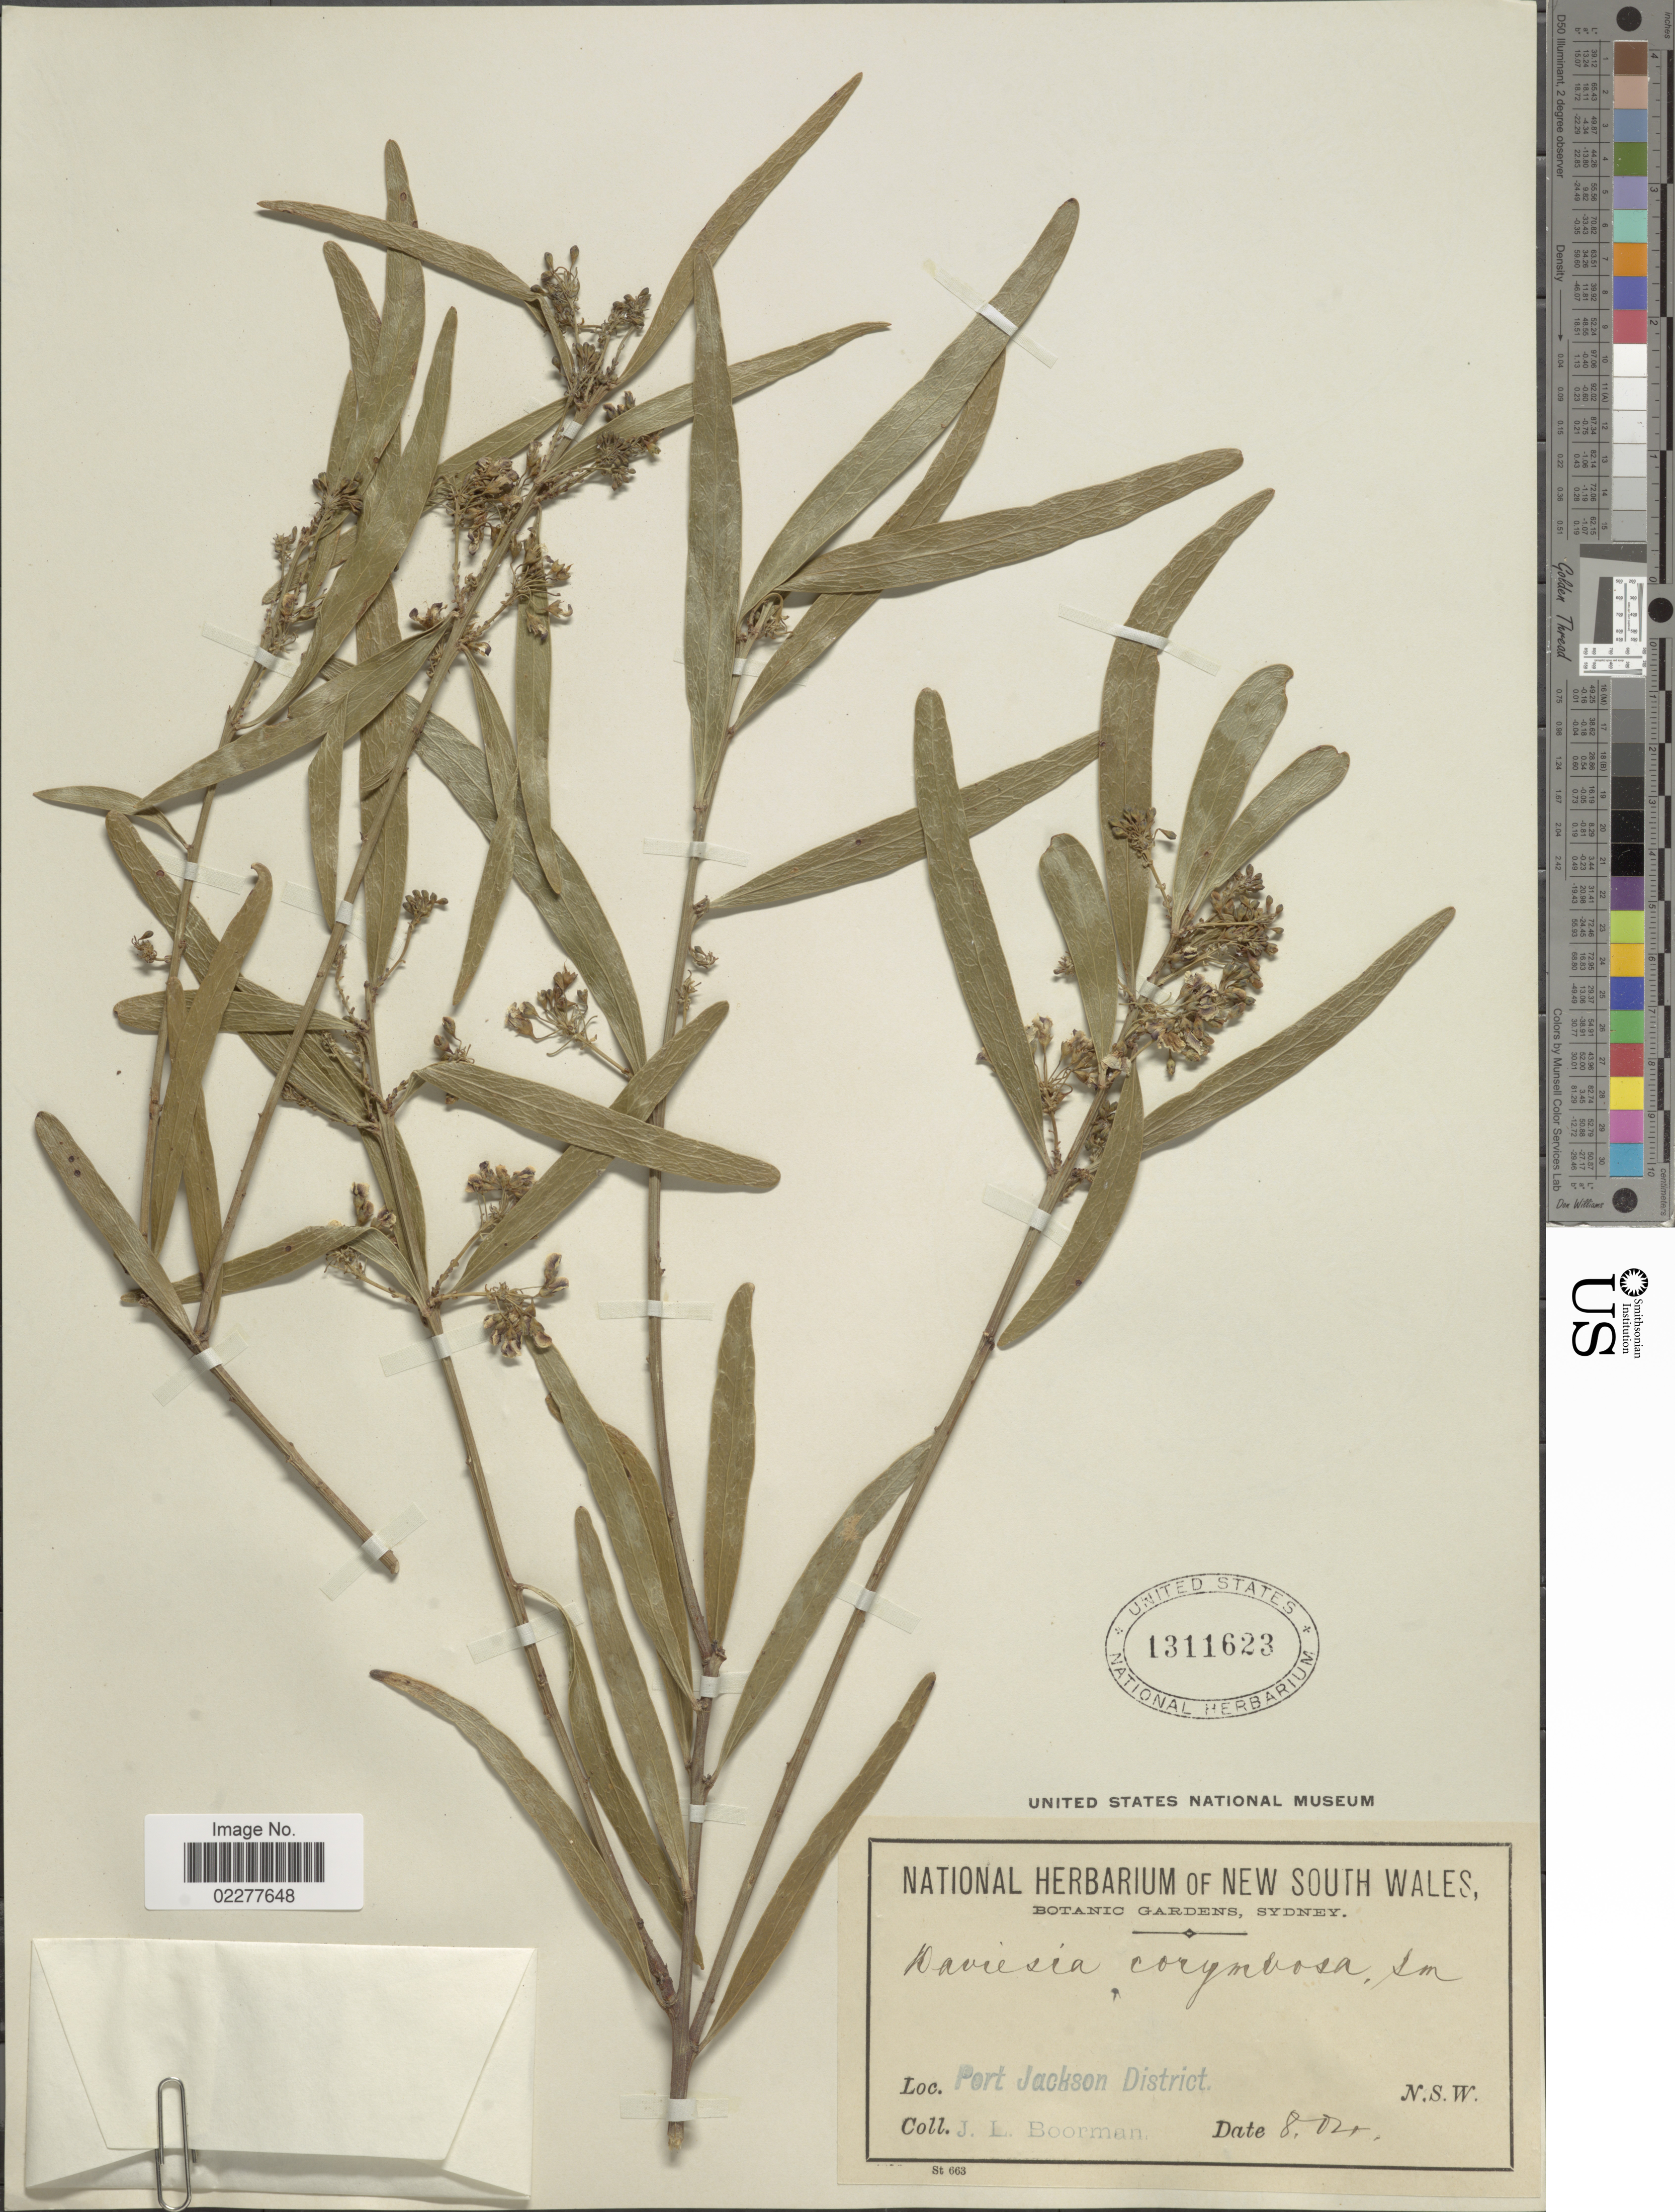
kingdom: Plantae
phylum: Tracheophyta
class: Magnoliopsida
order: Fabales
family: Fabaceae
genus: Daviesia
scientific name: Daviesia corymbosa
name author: Sm.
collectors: J. Boorman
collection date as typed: Transcribed d/m/y: /8/04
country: Australia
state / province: New South Wales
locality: Port Jackson District. N.S.W.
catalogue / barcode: US 1311623